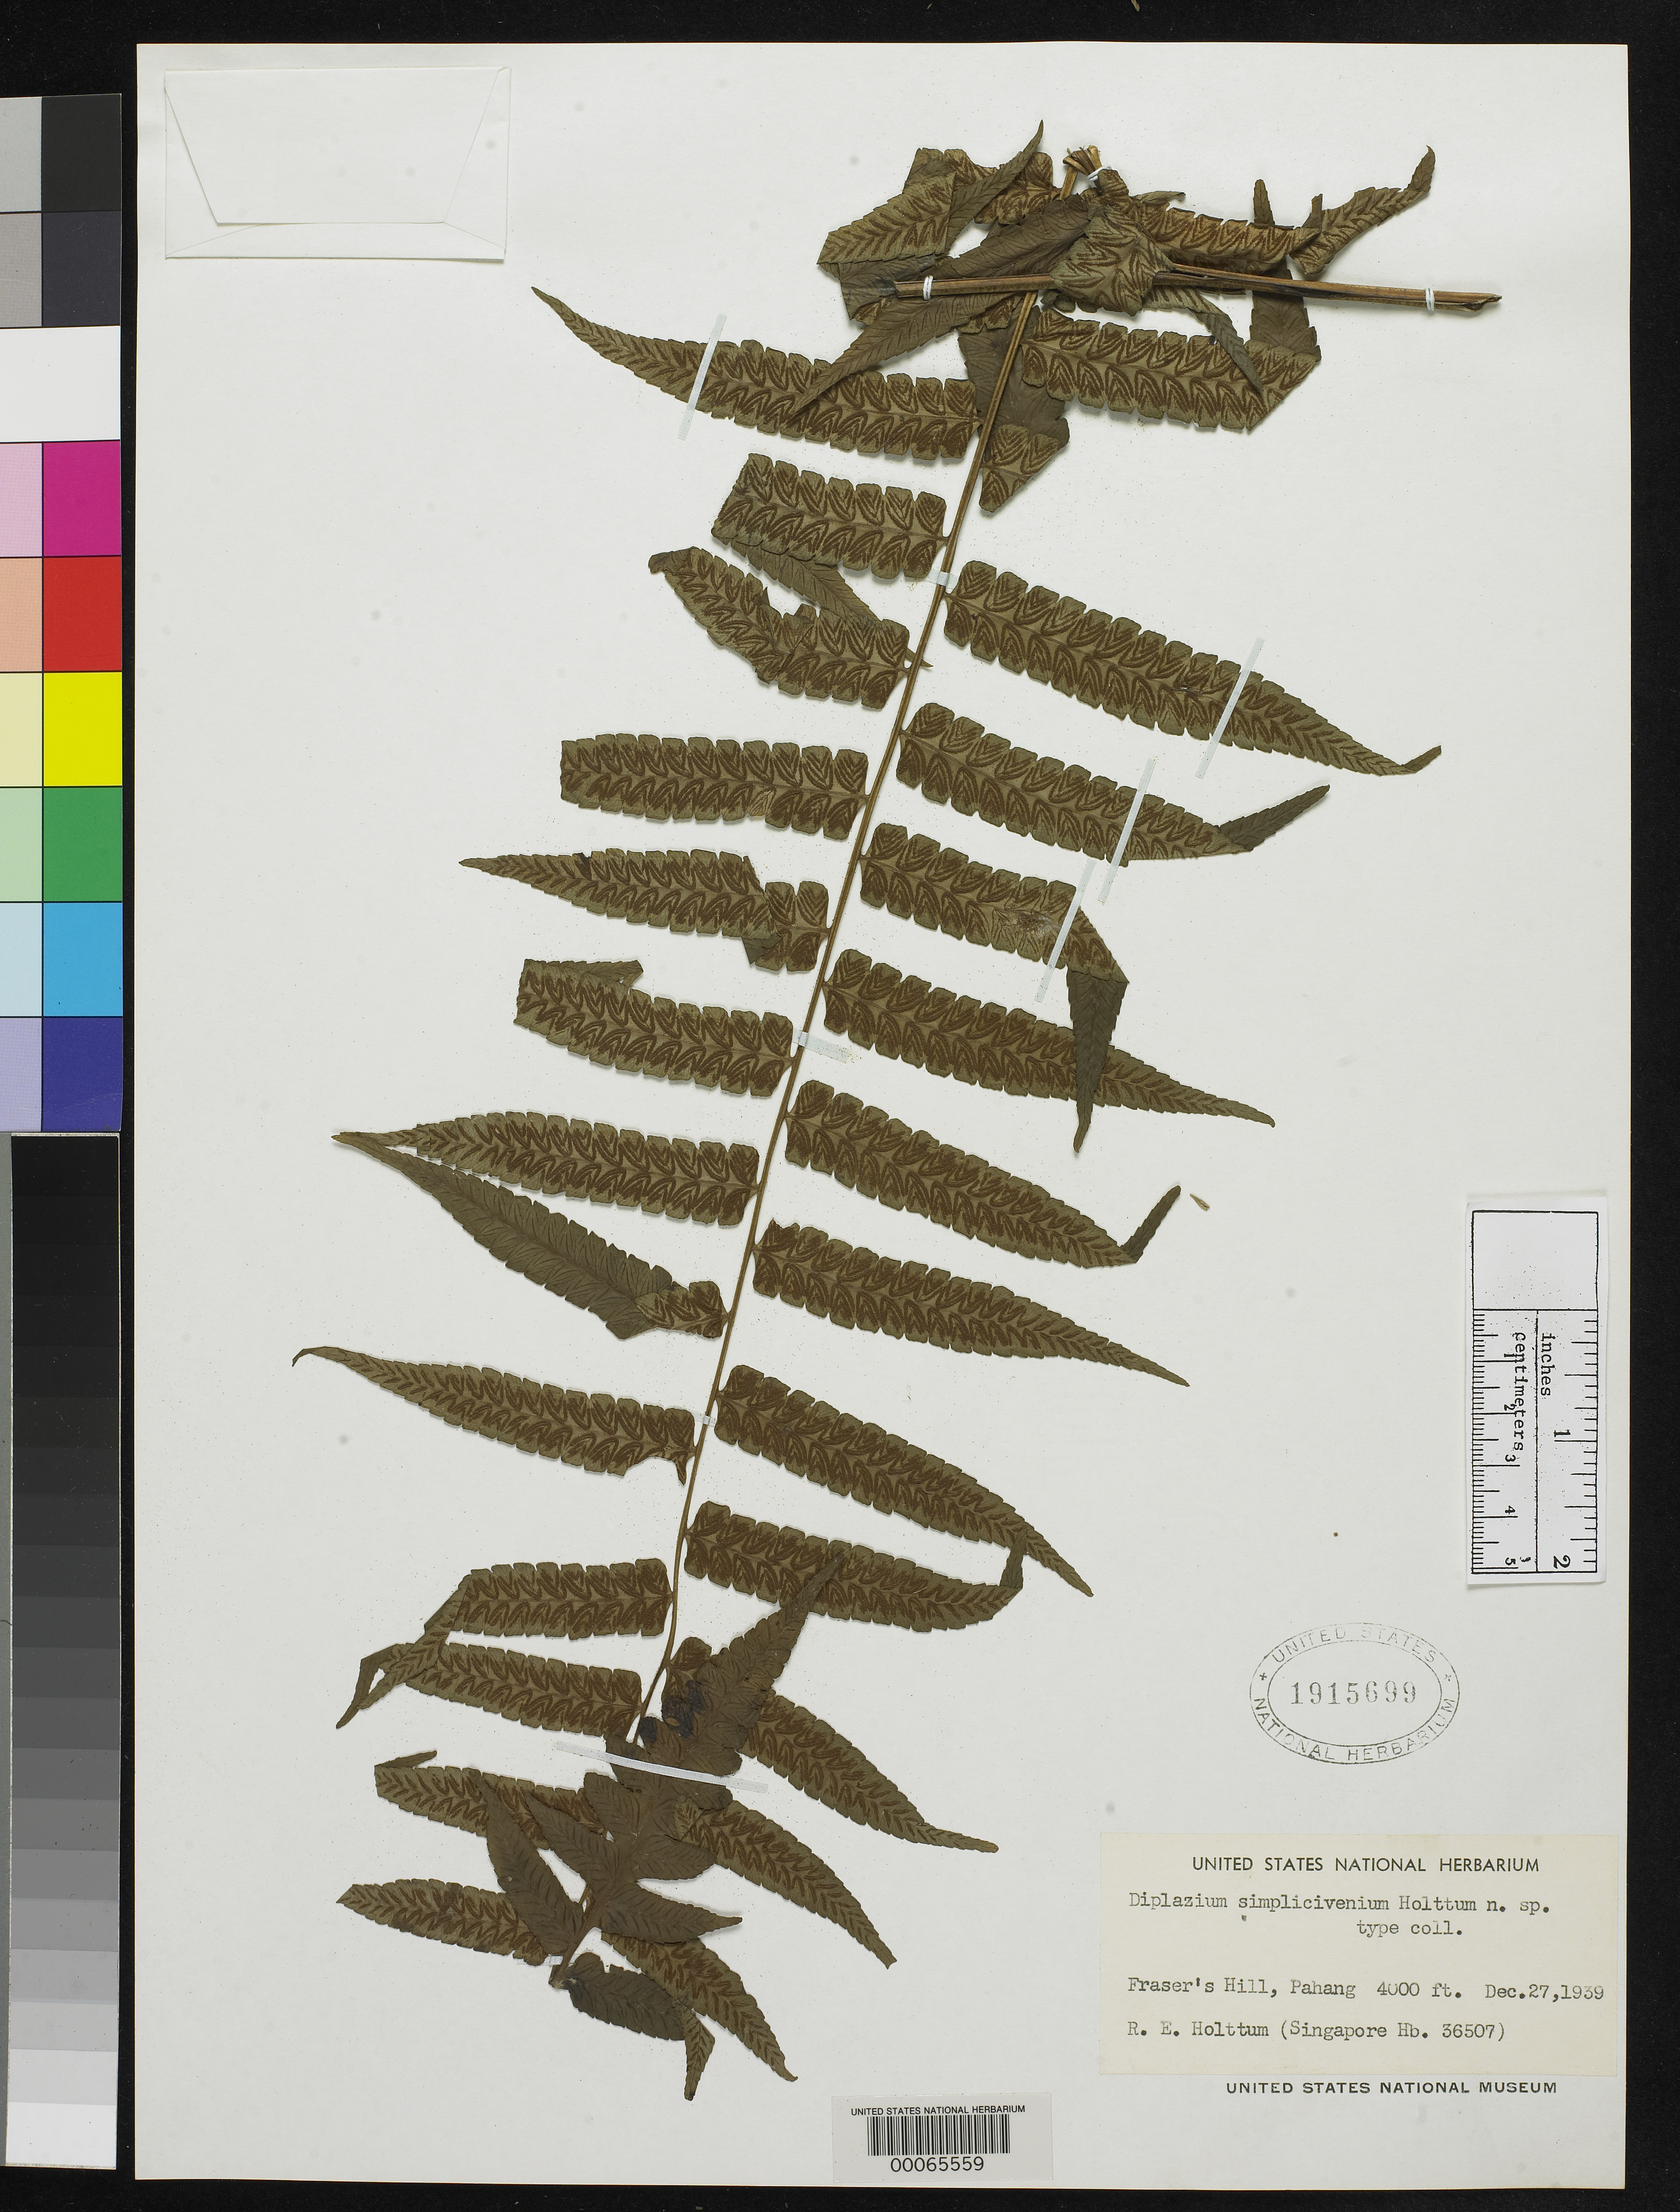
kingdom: Plantae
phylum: Tracheophyta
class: Polypodiopsida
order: Polypodiales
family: Athyriaceae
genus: Diplazium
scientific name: Diplazium simplicivenium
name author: Holttum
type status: Type Collection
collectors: R. E. Holttum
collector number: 36507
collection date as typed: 27 Dec 1939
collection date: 1939-12-27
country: Malaysia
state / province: Pahang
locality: Fraser's Hill. [Malay Peninsula]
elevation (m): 1219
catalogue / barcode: US 1915699